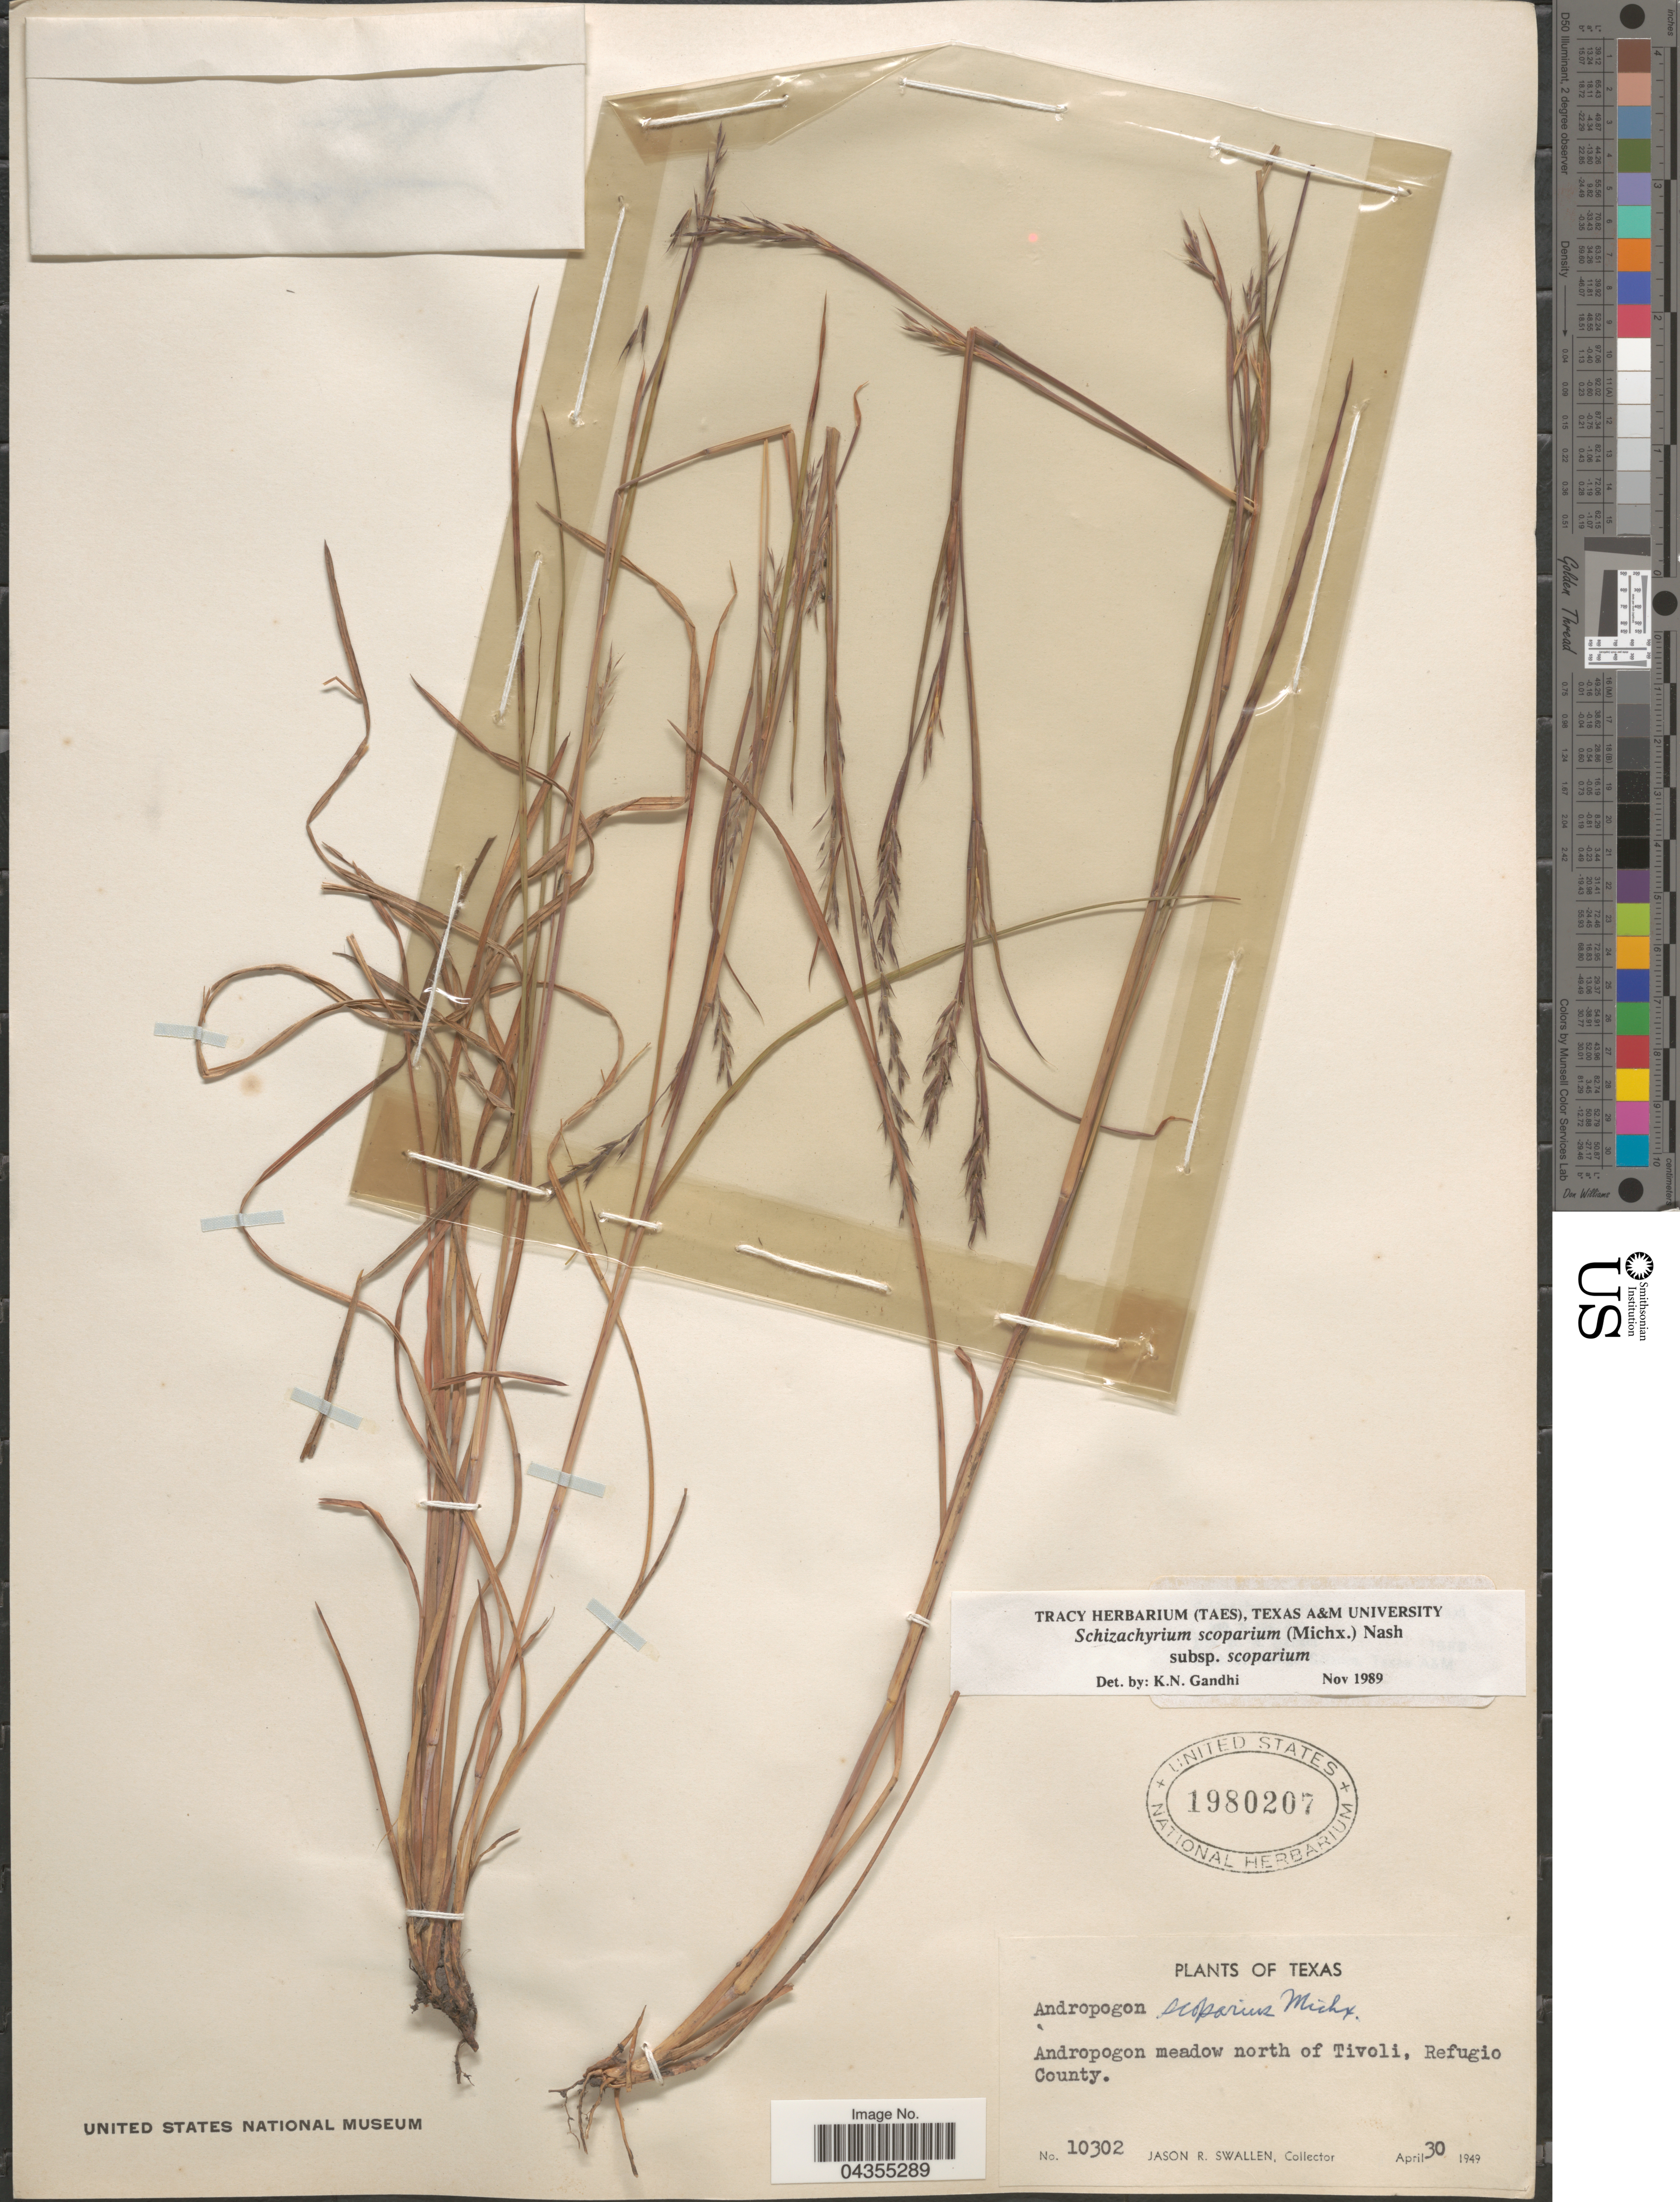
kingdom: Plantae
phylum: Tracheophyta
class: Liliopsida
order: Poales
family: Poaceae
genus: Schizachyrium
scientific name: Schizachyrium scoparium var. scoparium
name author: (Michx.) Nash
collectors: J. R. Swallen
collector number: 10302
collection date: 1949-04-30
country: United States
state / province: Texas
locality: Andropogon meadow north of Tivoli, Refugio County.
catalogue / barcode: US 1980207